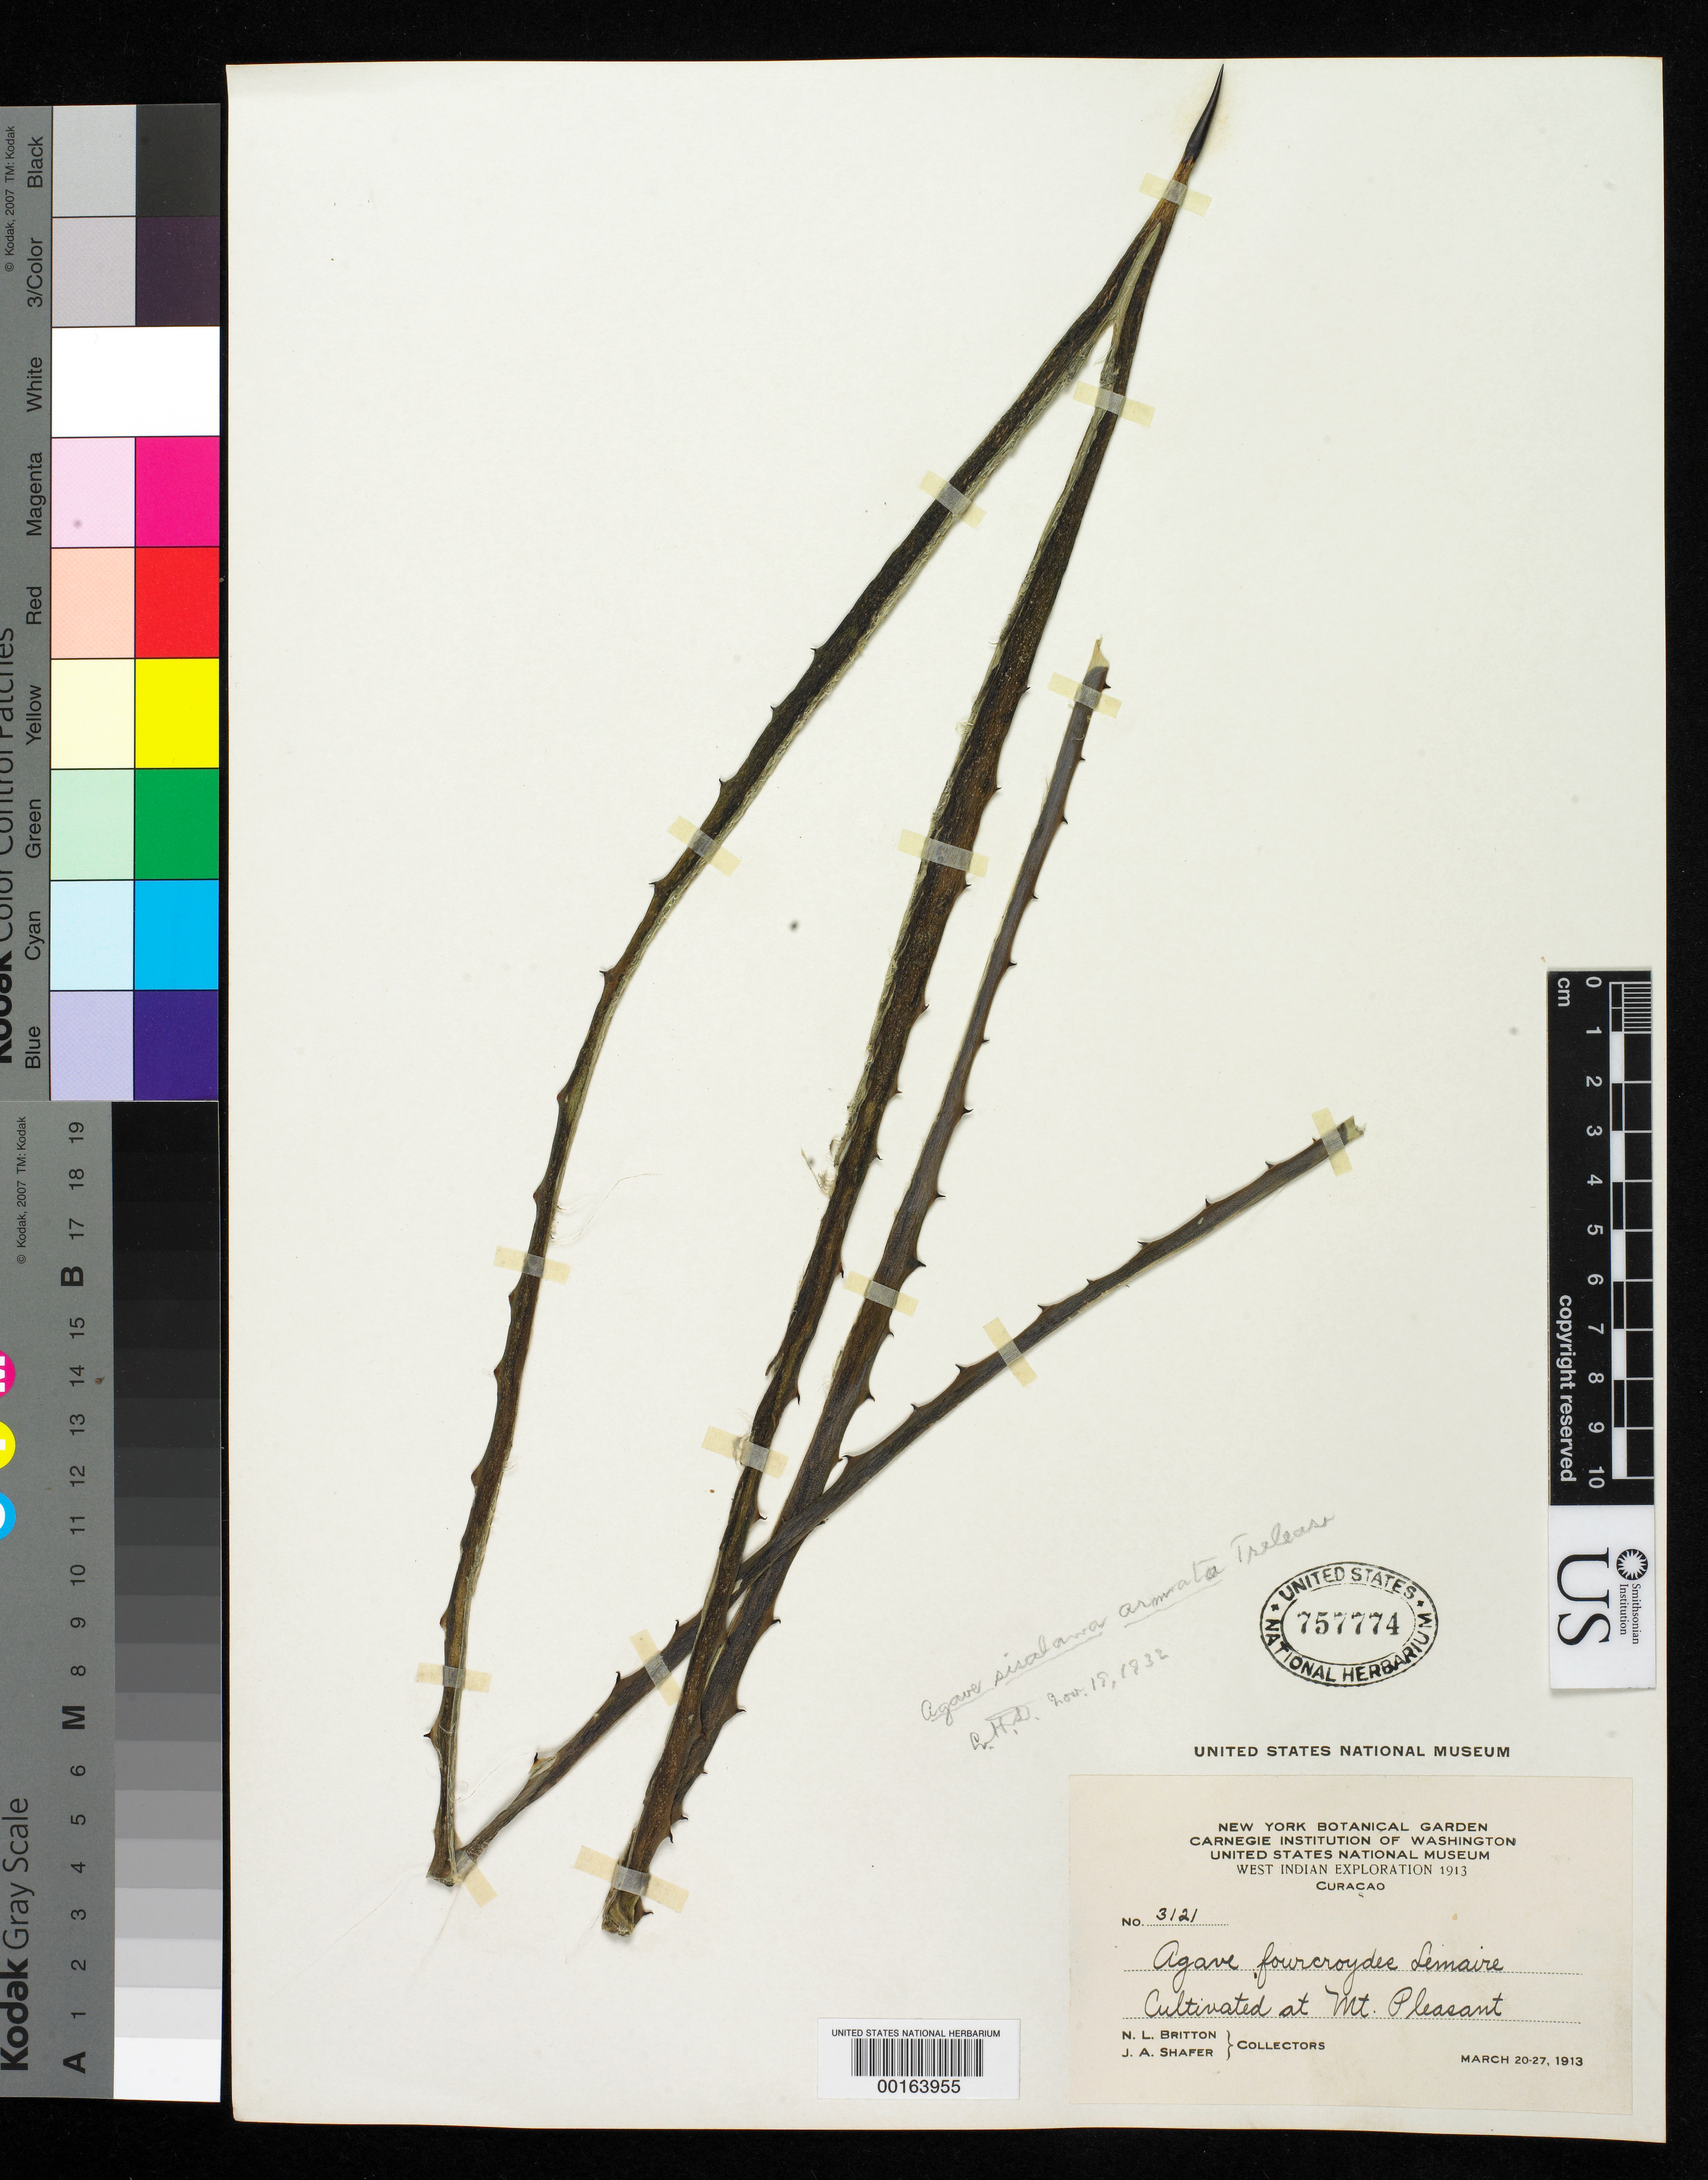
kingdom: Plantae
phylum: Tracheophyta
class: Liliopsida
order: Asparagales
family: Asparagaceae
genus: Agave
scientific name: Agave fourcroydes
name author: Lem.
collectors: N. Britton & J. A. Shafer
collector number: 3121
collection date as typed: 20 Mar 1913 to 27 Mar 1913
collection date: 1913-03-20/1913-03-27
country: Curaçao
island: Curaçao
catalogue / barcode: US 757774